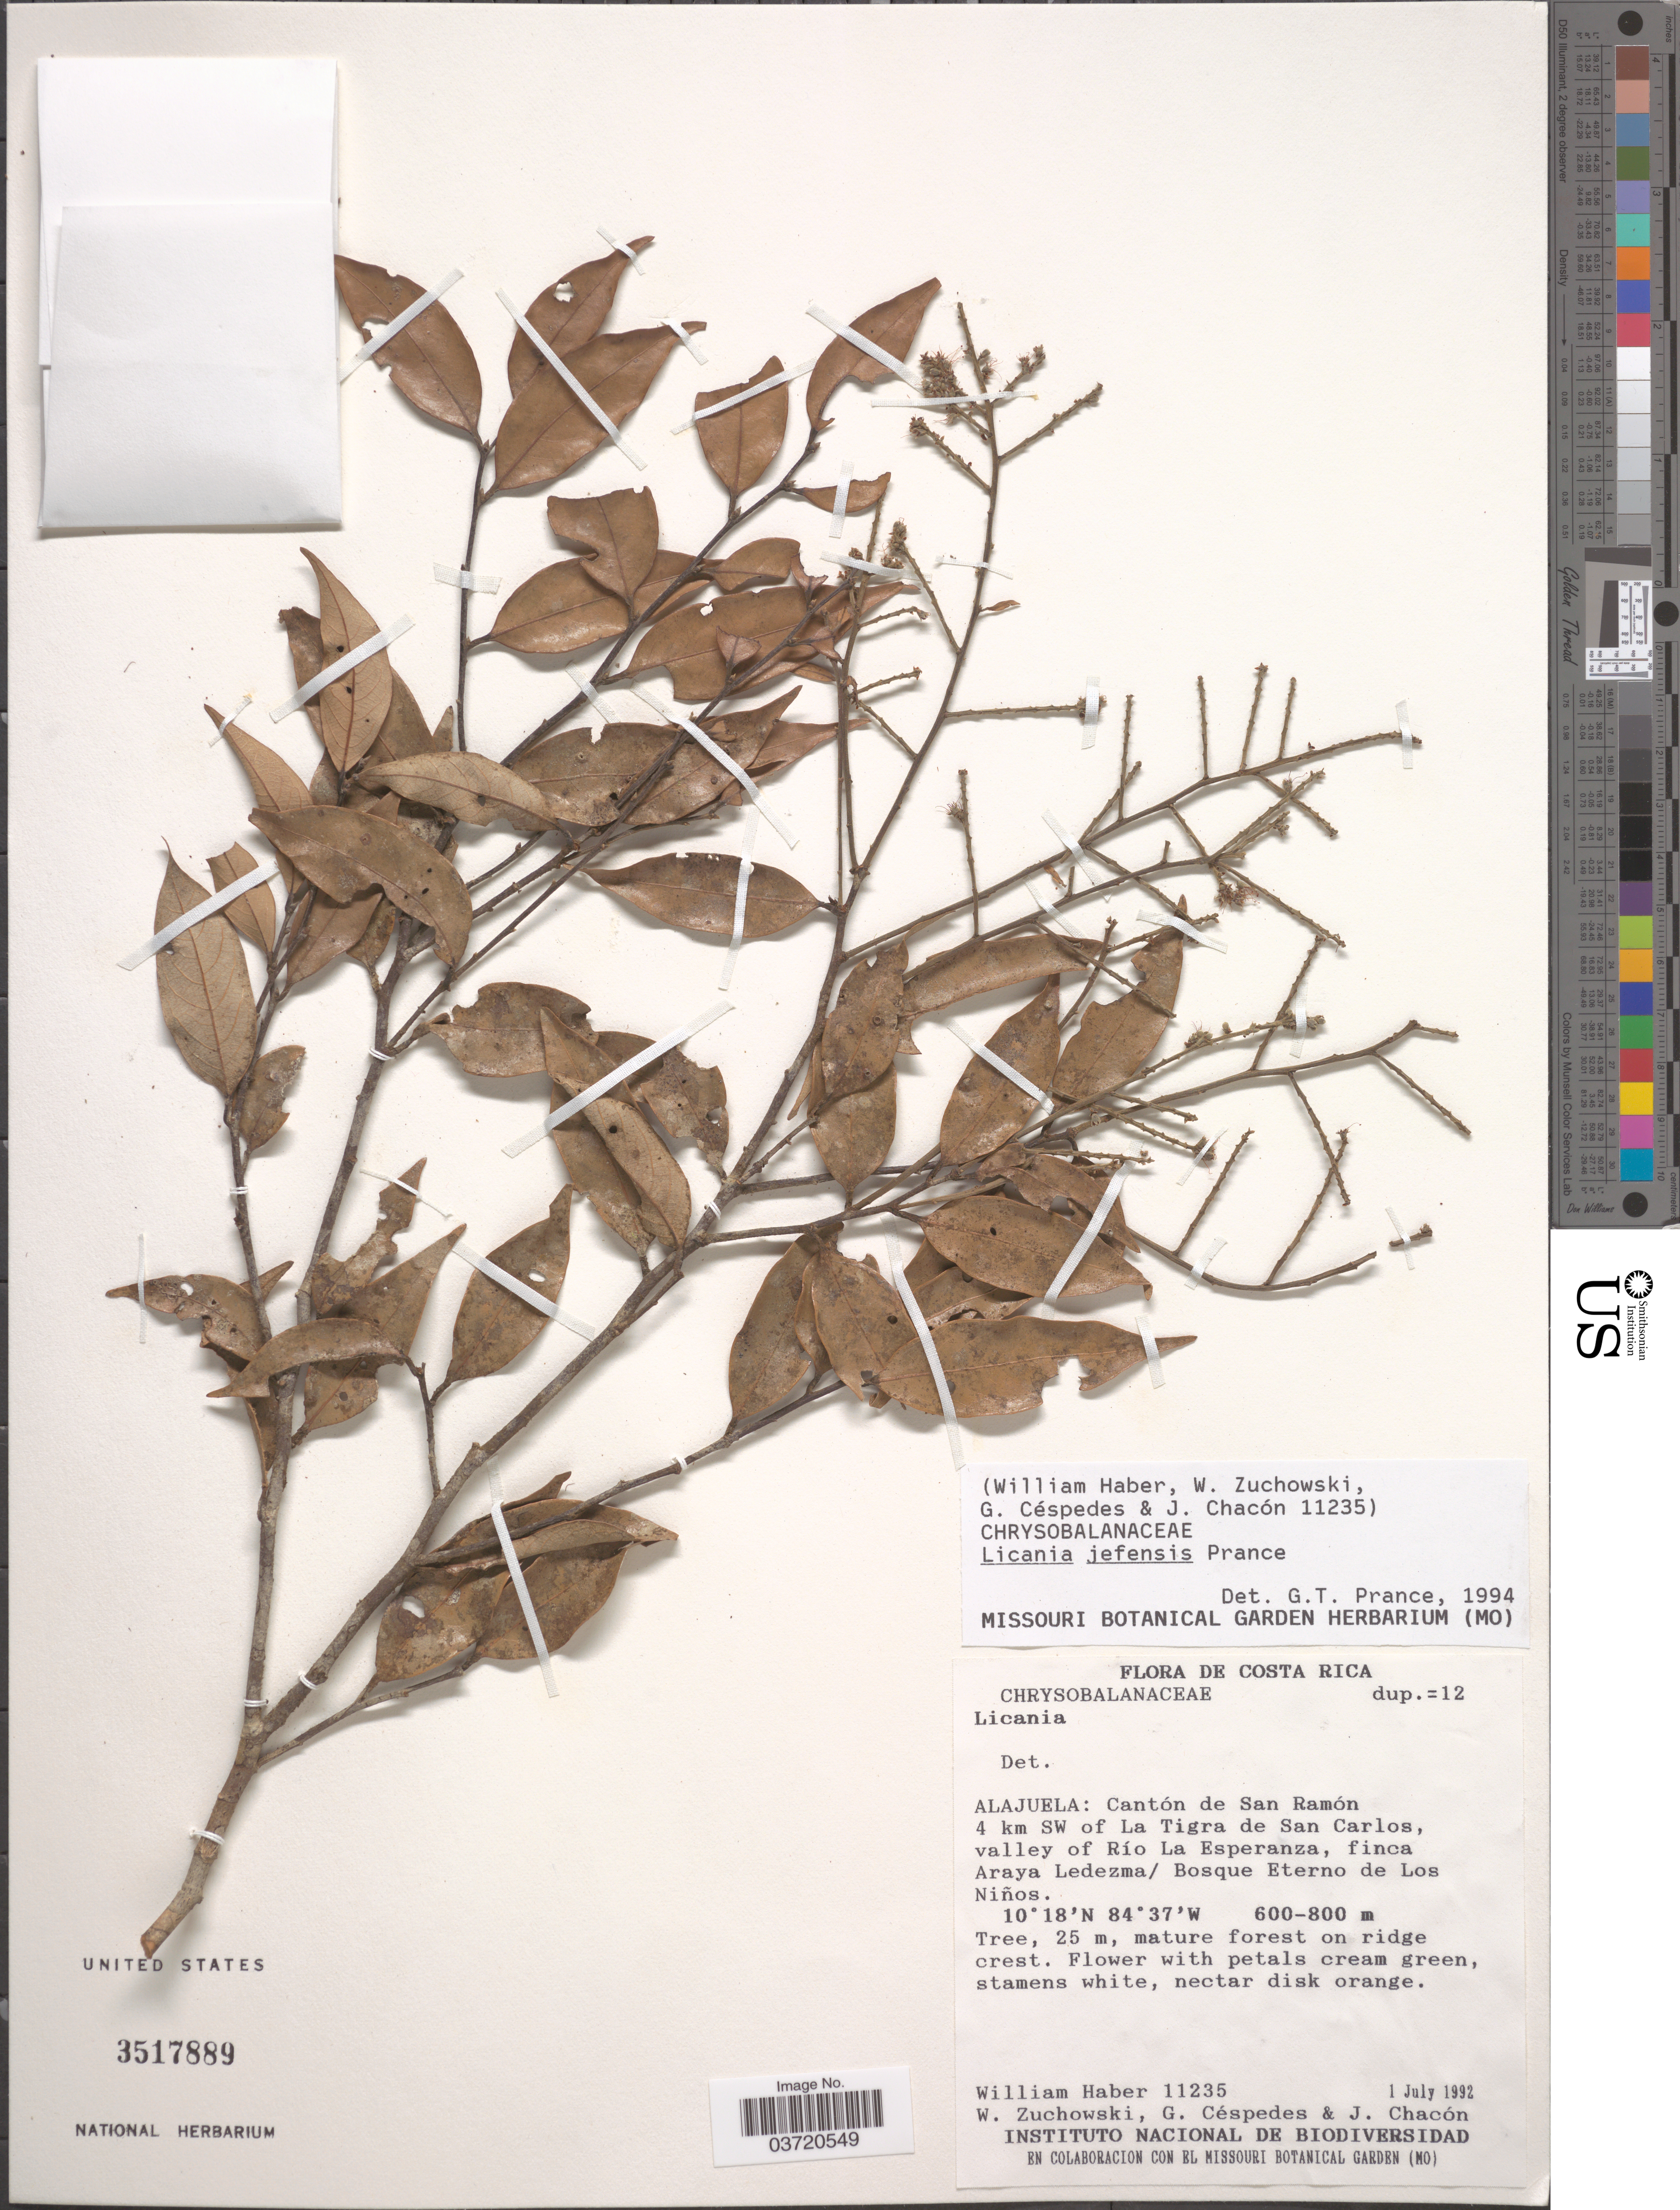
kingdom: Plantae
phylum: Tracheophyta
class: Magnoliopsida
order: Malpighiales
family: Chrysobalanaceae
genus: Leptobalanus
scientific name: Leptobalanus jefensis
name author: (Prance) Sothers & Prance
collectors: W. Haber, W. Zuchowski, G. Céspedes & J. Chacon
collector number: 11235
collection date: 1992-07-01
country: Costa Rica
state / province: Alajuela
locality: Cantón de San Ramón 4 km SW of La Tigra de San Carlos, valley of Río La Esperanza, finca Araya Ledezma/ Bosque Eterno de Los Niños.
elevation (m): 600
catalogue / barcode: US 3517889